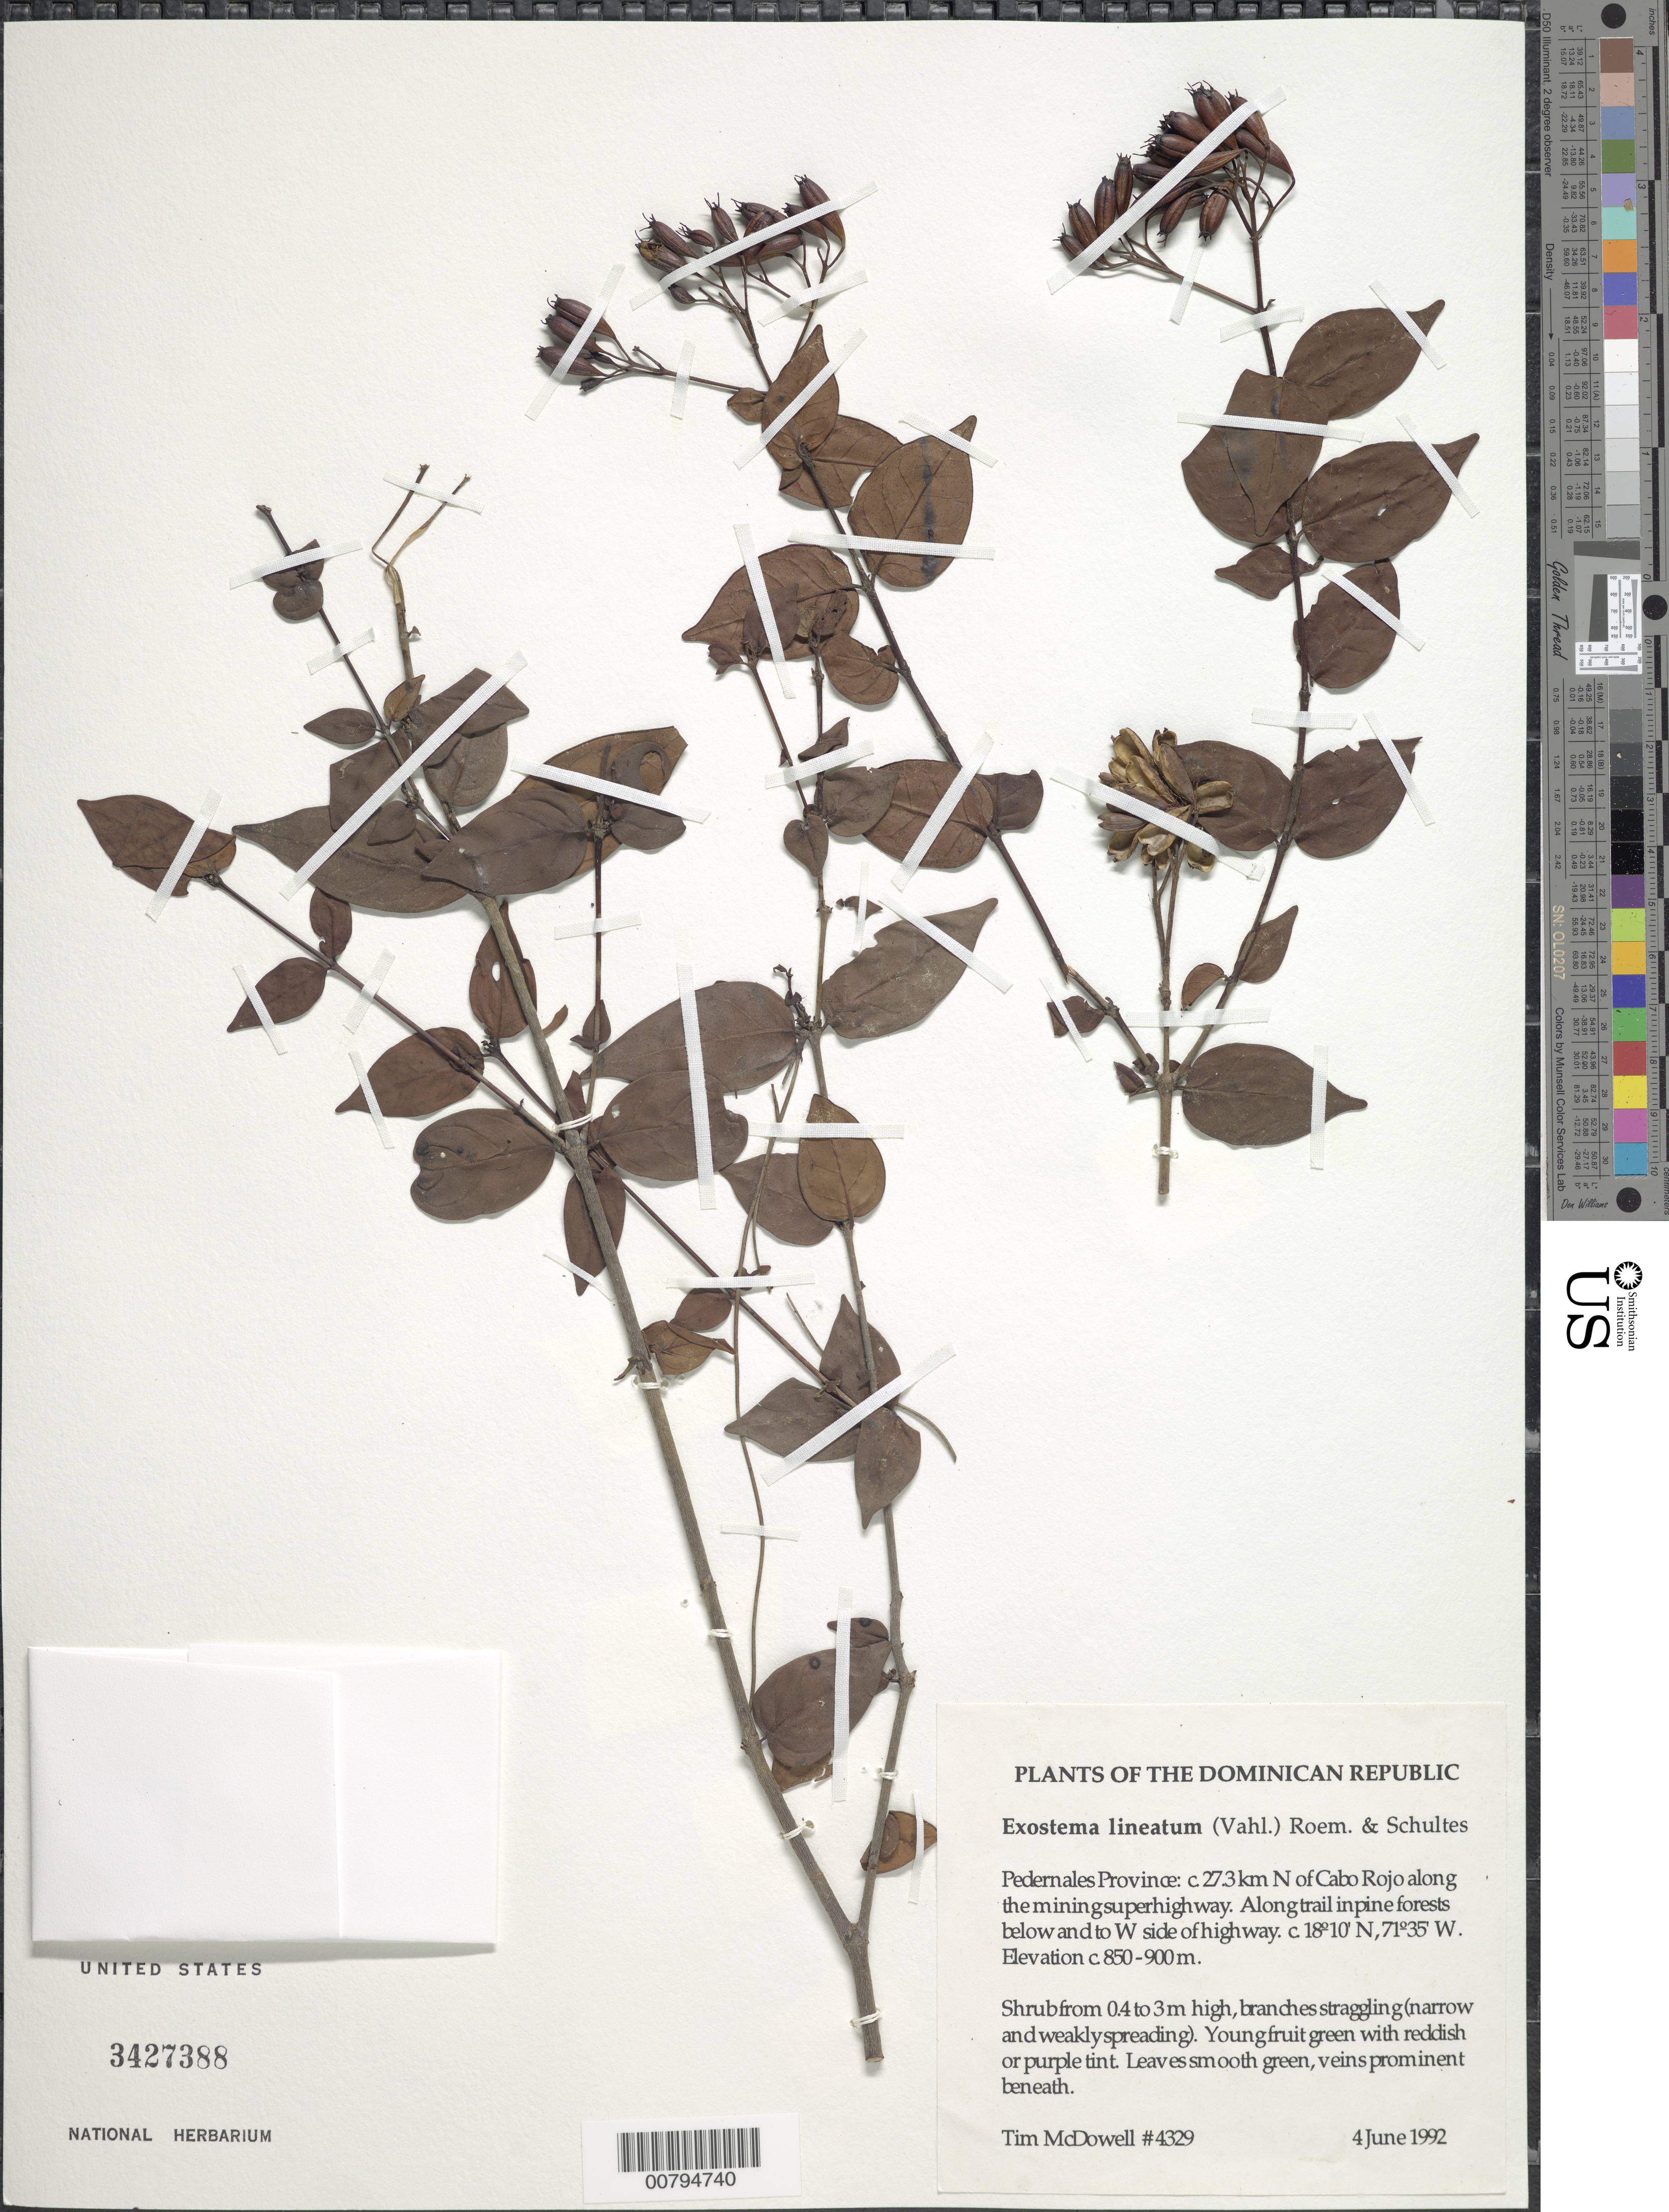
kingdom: Plantae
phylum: Tracheophyta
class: Magnoliopsida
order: Gentianales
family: Rubiaceae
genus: Exostema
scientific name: Exostema lineatum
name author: (Vahl) Roem. & Schult.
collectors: T. McDowell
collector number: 4329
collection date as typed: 04 Jun 1992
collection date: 1992-06-04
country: Dominican Republic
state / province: Pedernales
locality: Ca. 27.3 km N of Cabo Rojo along the mining superhighway. Along trail below and to W side of highway.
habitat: Along trail in pine forests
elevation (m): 850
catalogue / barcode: US 3427388